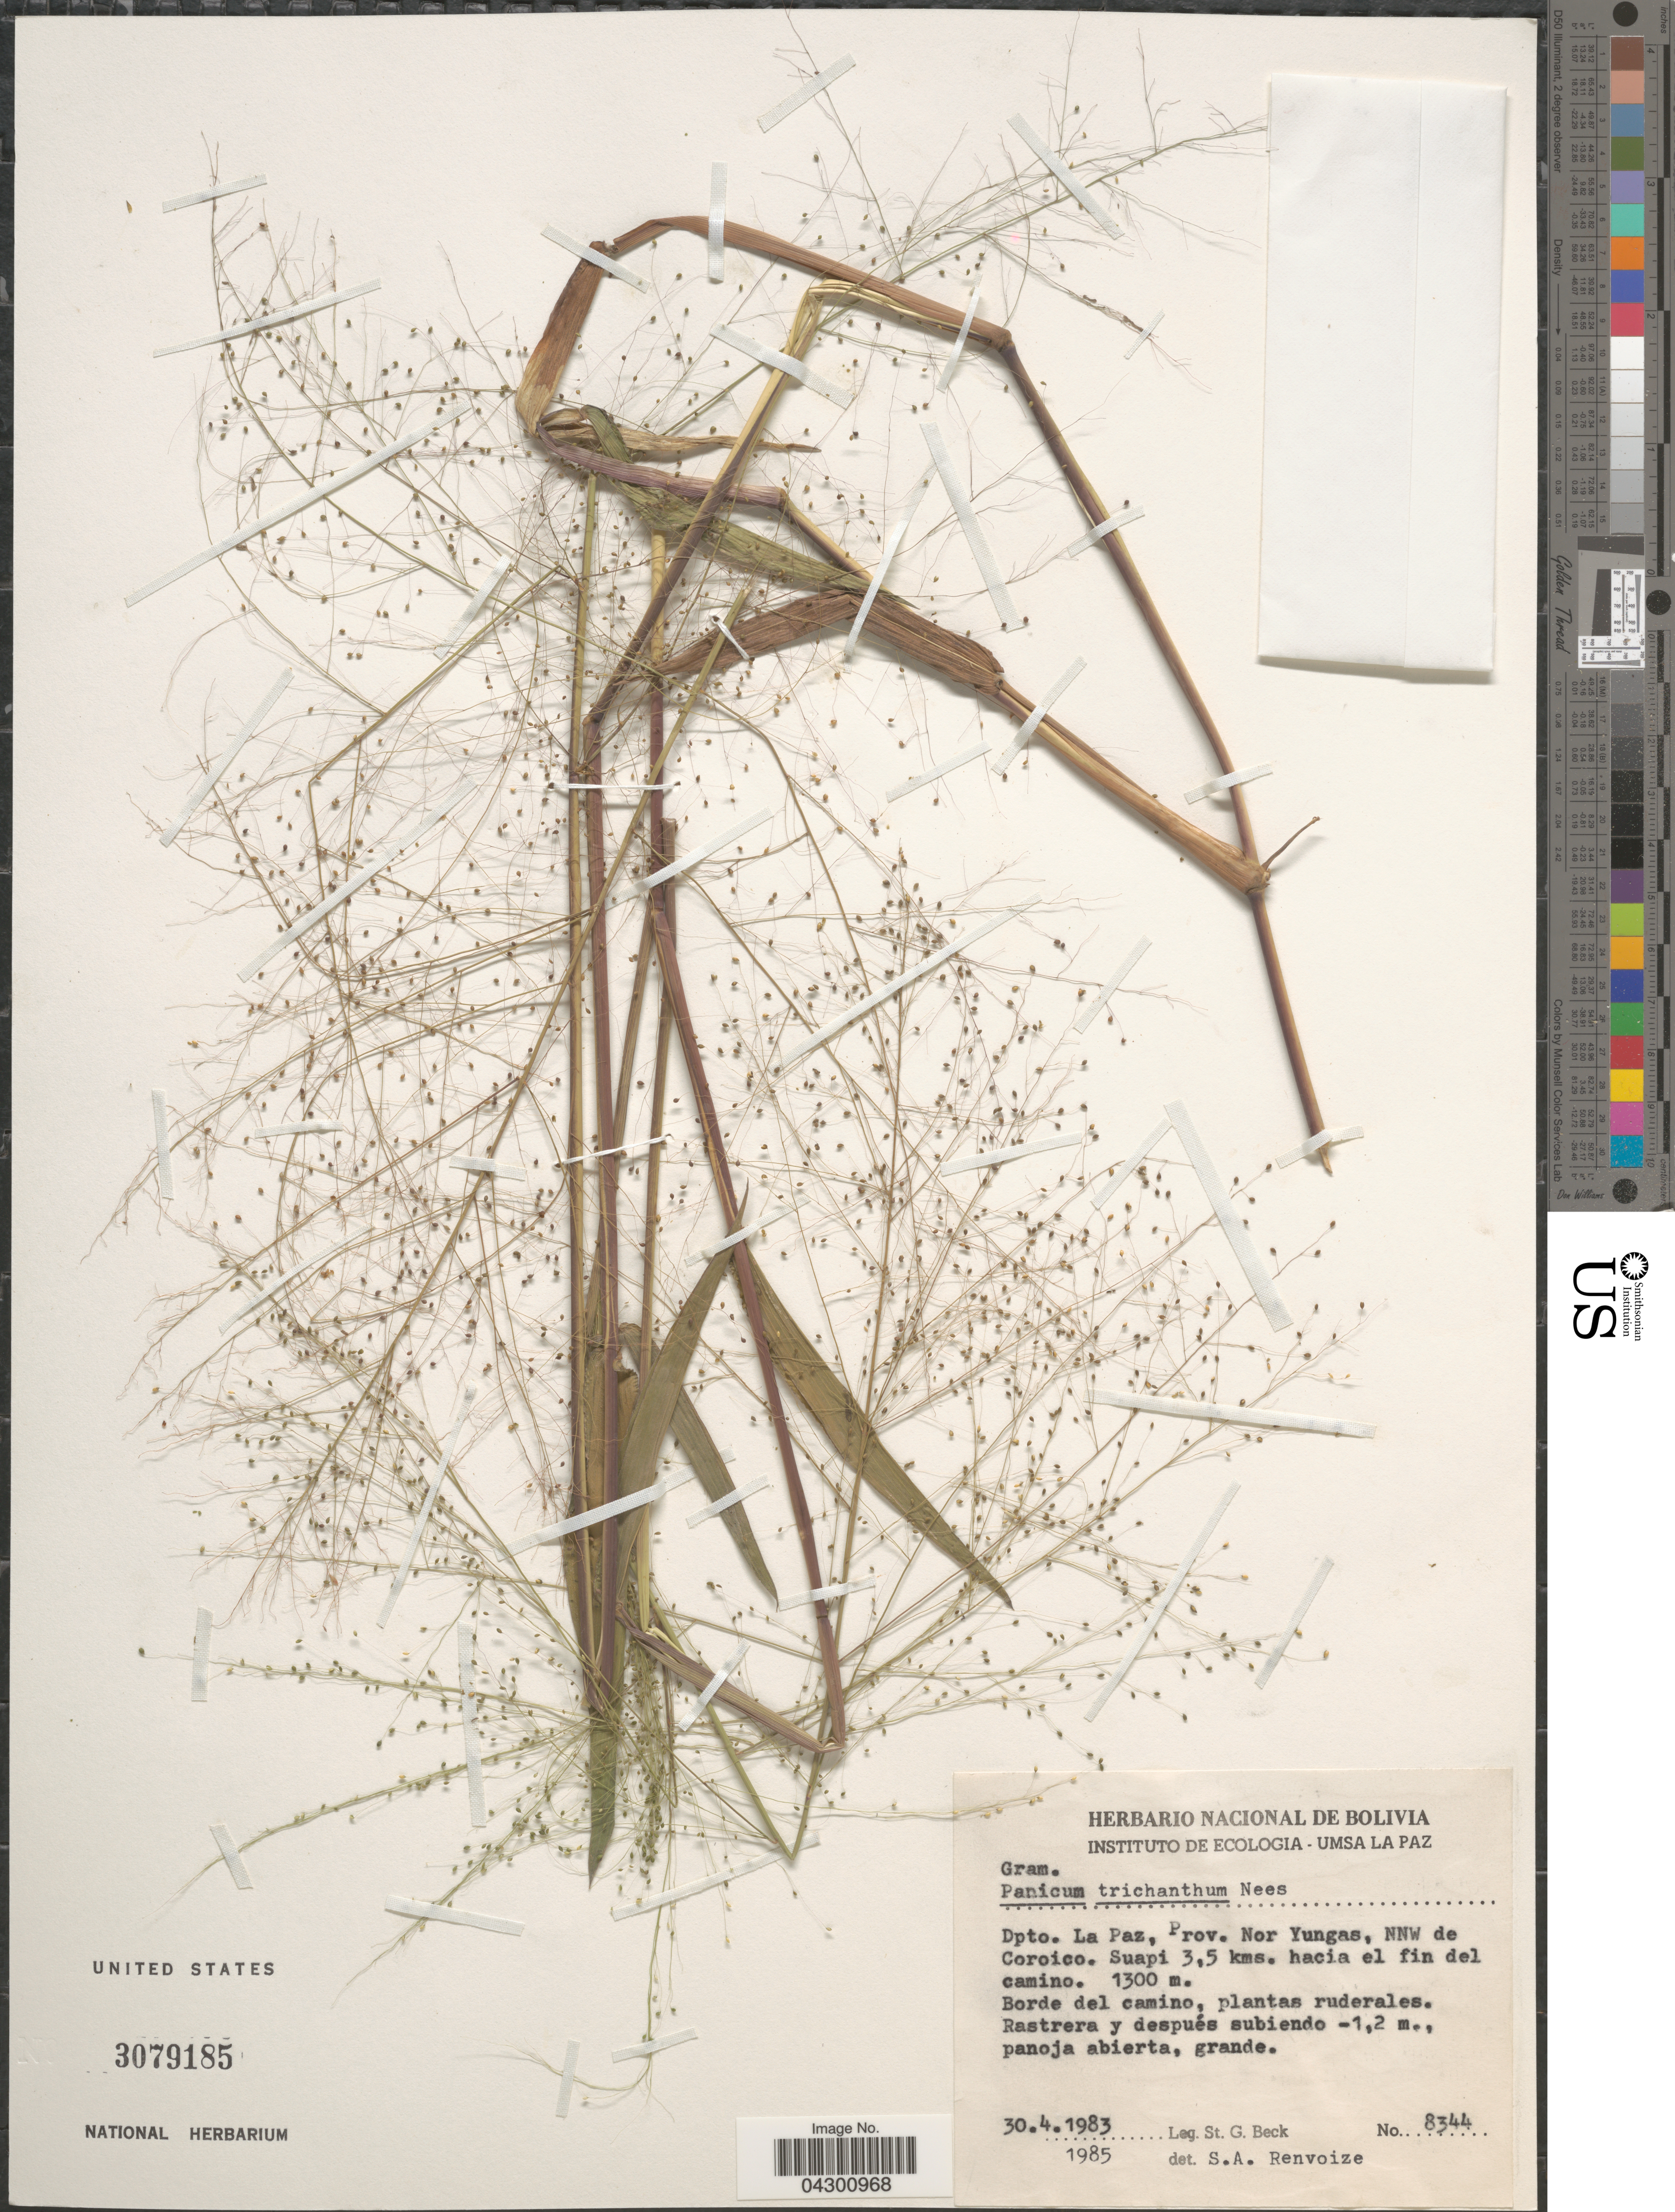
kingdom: Plantae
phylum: Tracheophyta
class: Liliopsida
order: Poales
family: Poaceae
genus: Panicum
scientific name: Panicum trichanthum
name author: Nees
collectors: S. G. Beck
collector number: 8344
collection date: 1983-04-30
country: Bolivia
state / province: La Paz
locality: Dpto. La Paz, Prov. Nor Yungas, NNW de Coroico. Suapi 3,5 kms. hacia el fin del camino.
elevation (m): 1300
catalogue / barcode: US 3079185